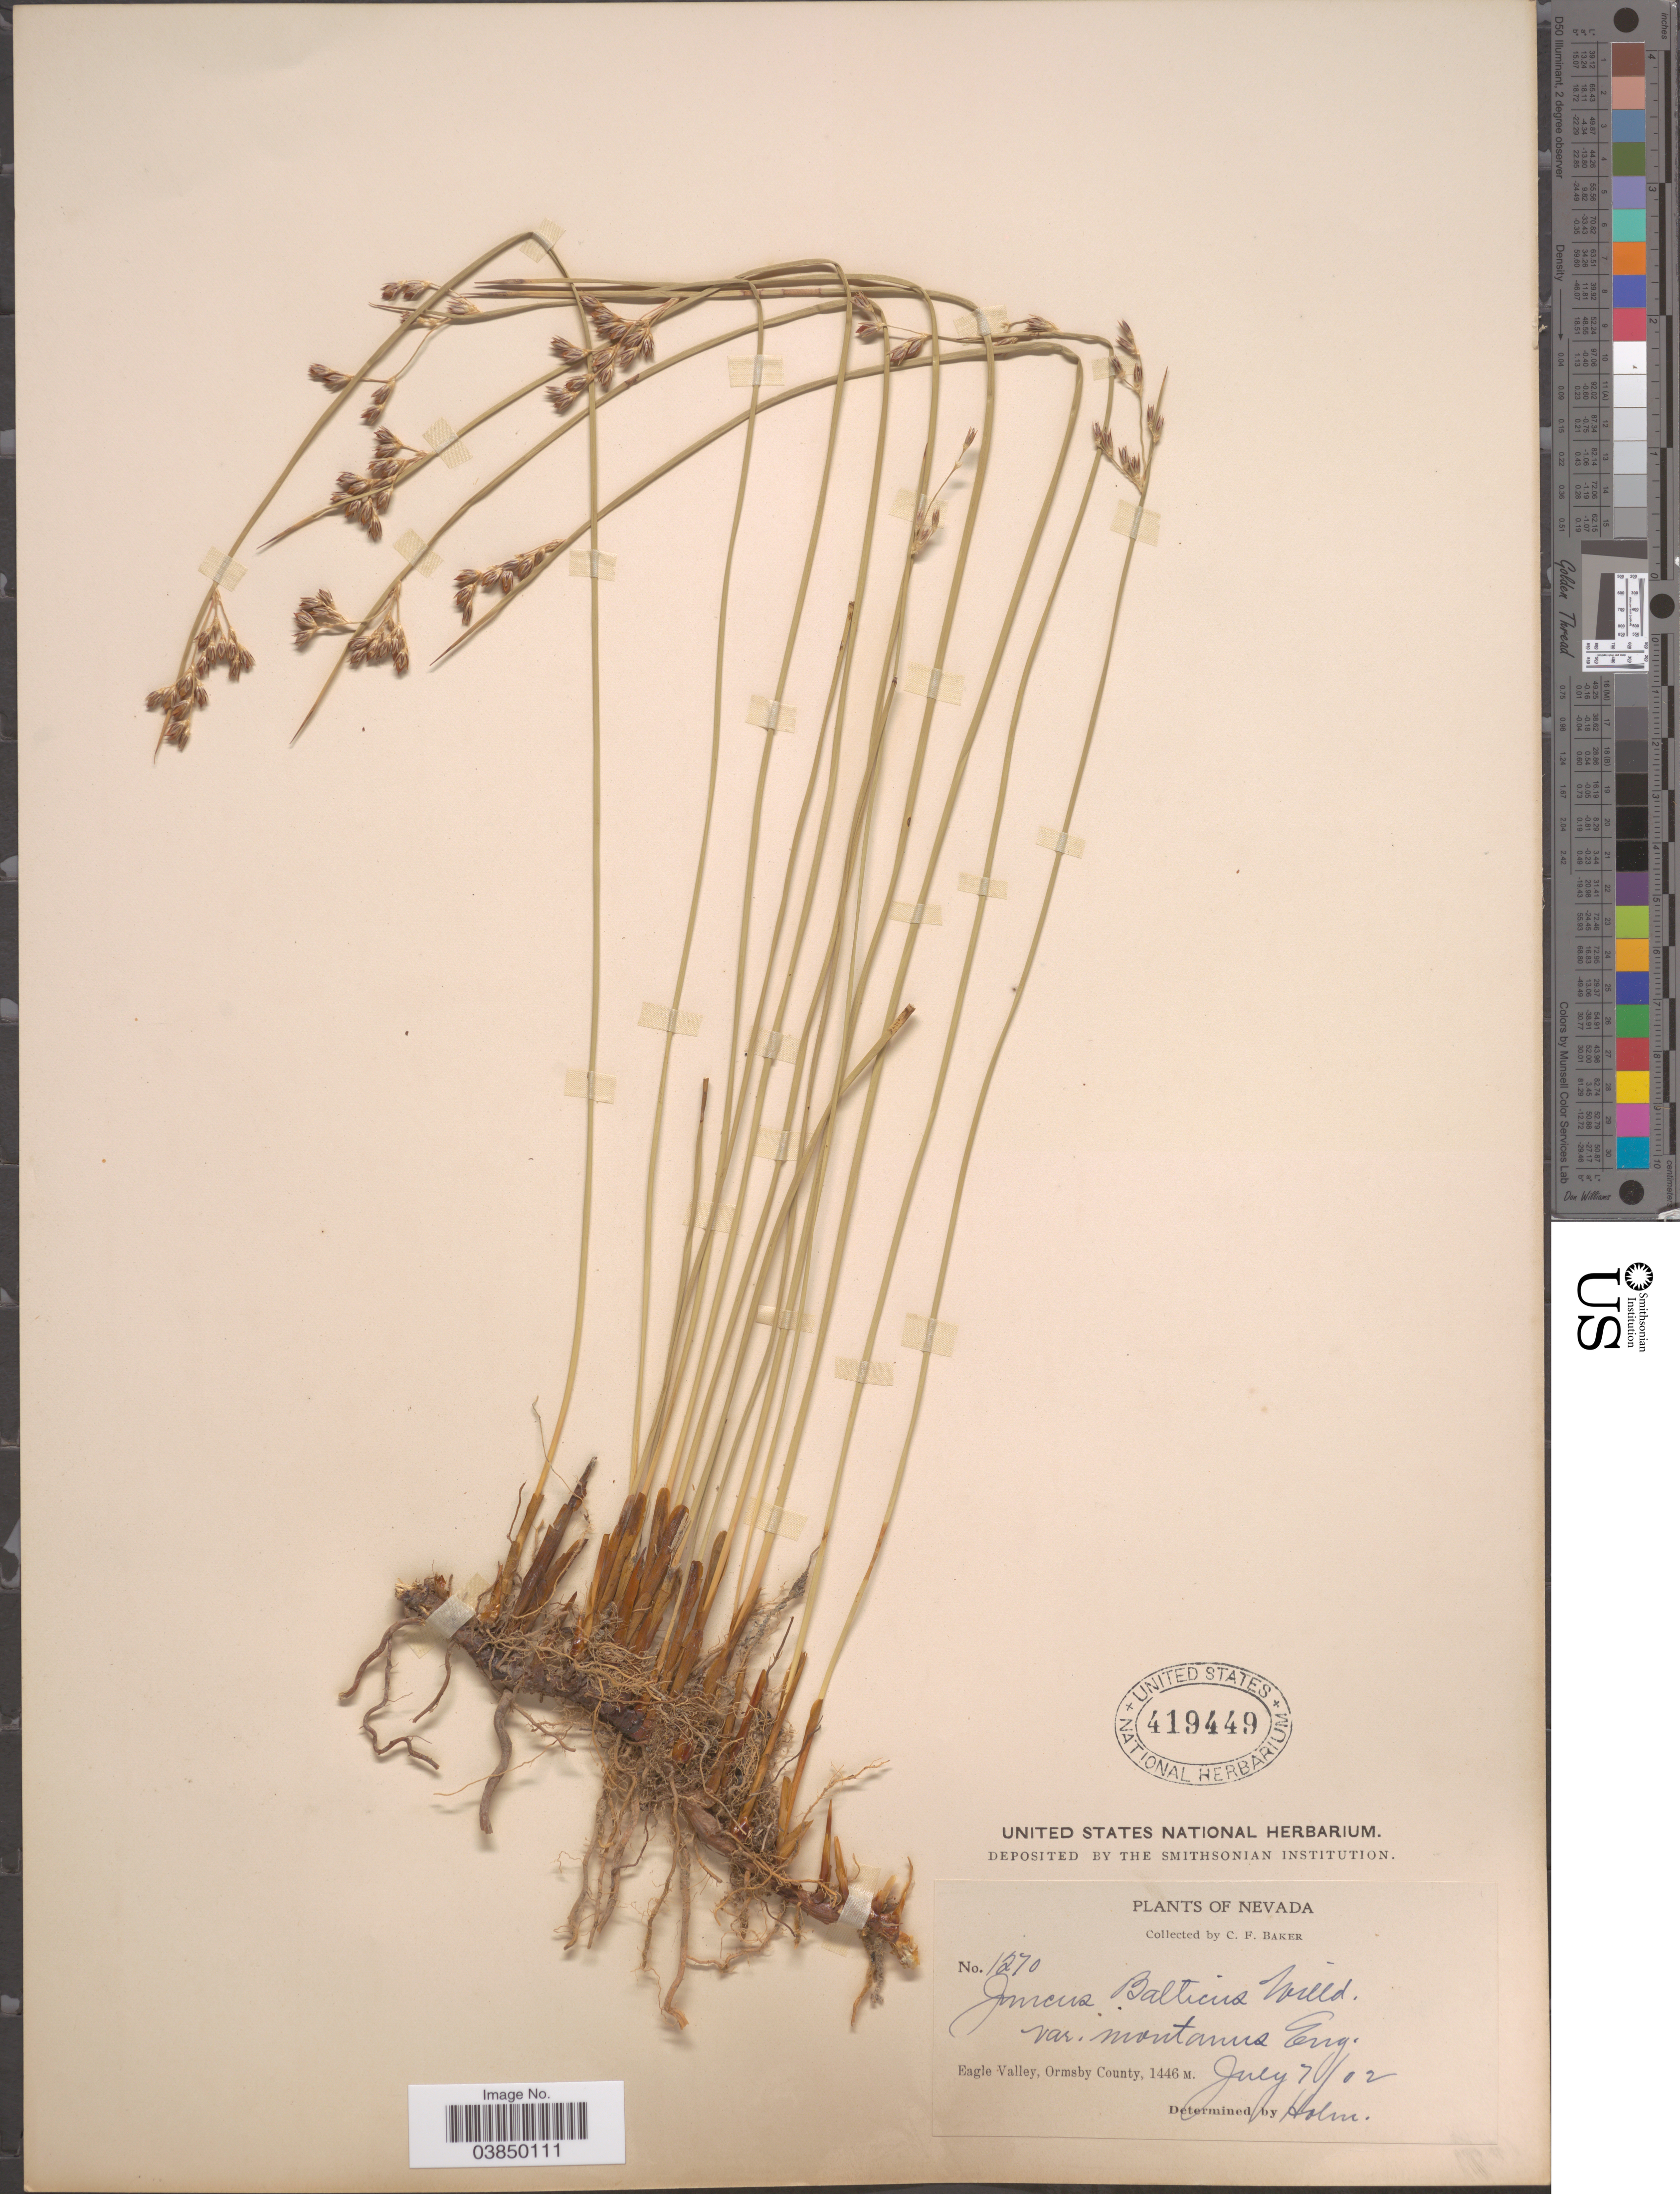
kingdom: Plantae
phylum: Tracheophyta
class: Liliopsida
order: Poales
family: Juncaceae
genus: Juncus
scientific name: Juncus balticus var. montanus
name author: Engelm.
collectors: C. F. Baker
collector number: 1270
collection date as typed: Transcribed d/m/y: 7/7/2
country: United States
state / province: Nevada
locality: Eagle Valley, Ormsby County.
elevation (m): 1446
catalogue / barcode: US 419449